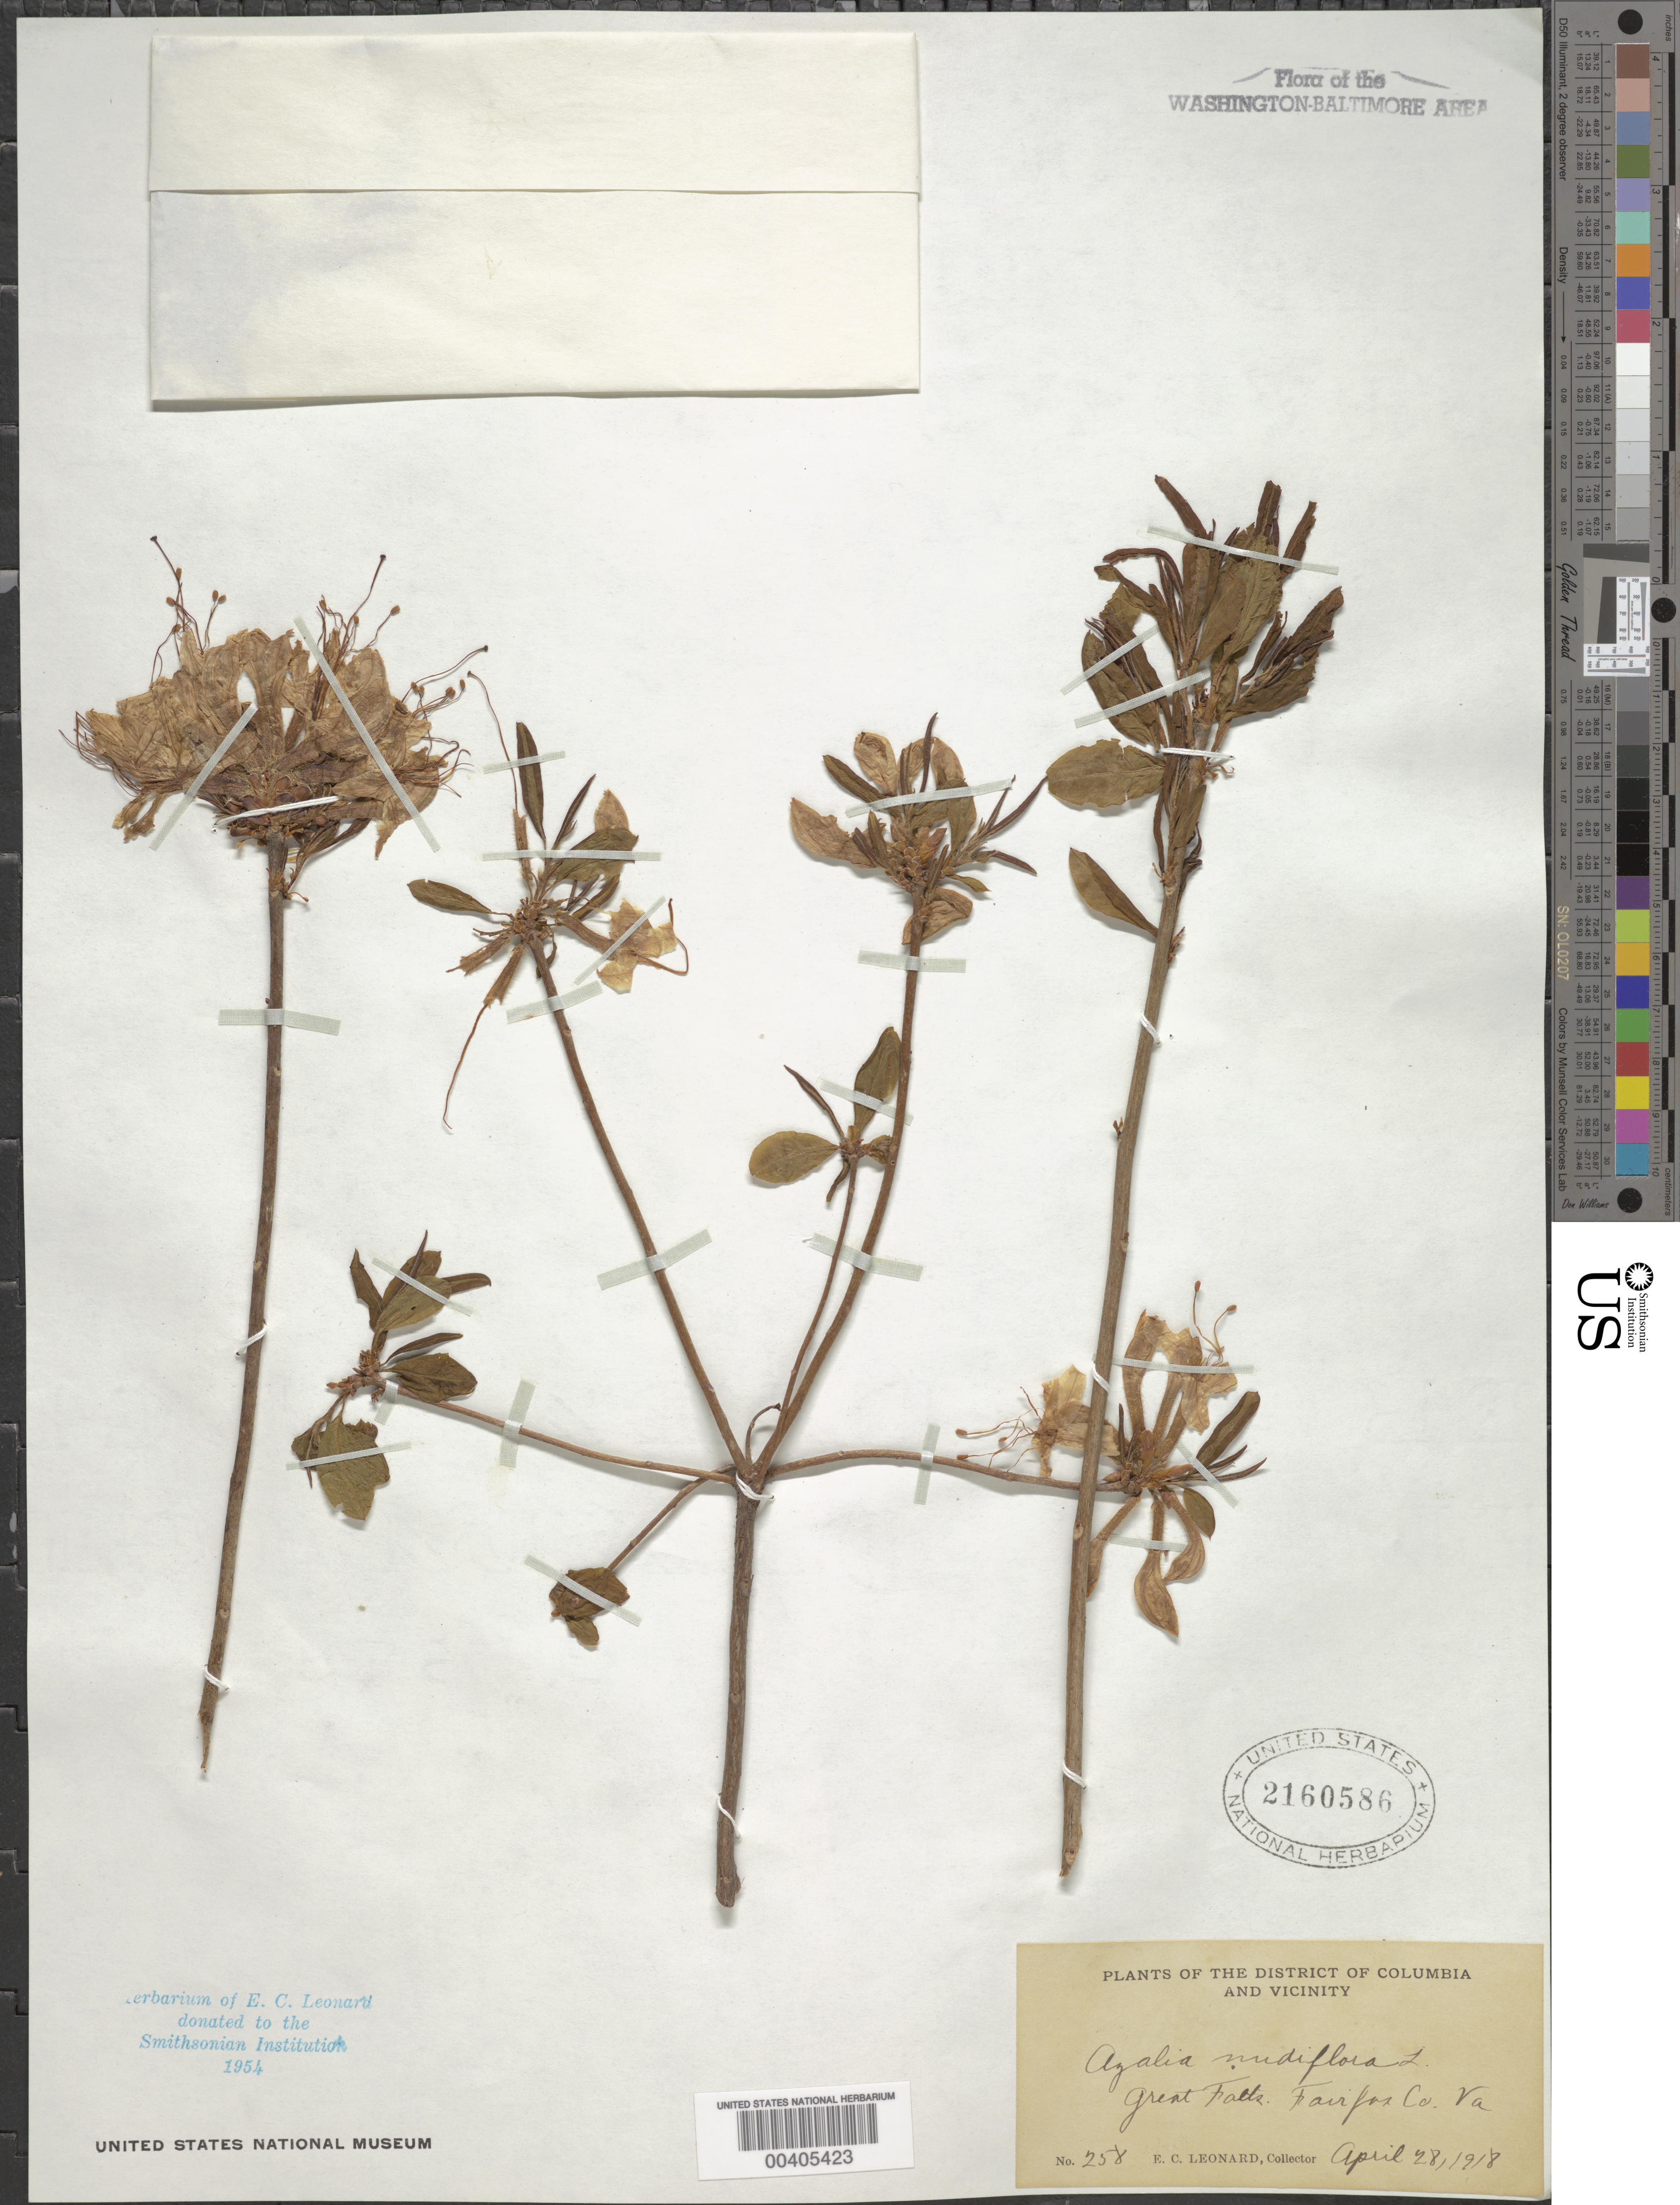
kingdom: Plantae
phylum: Tracheophyta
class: Magnoliopsida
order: Ericales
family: Ericaceae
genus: Rhododendron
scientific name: Rhododendron periclymenoides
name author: (Michx.) Shinners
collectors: E. C. Leonard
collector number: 258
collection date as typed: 28 Apr 1918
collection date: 1918-04-28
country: United States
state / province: Virginia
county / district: Fairfax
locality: Great Falls C. and O. Canal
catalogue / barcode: US 2160586